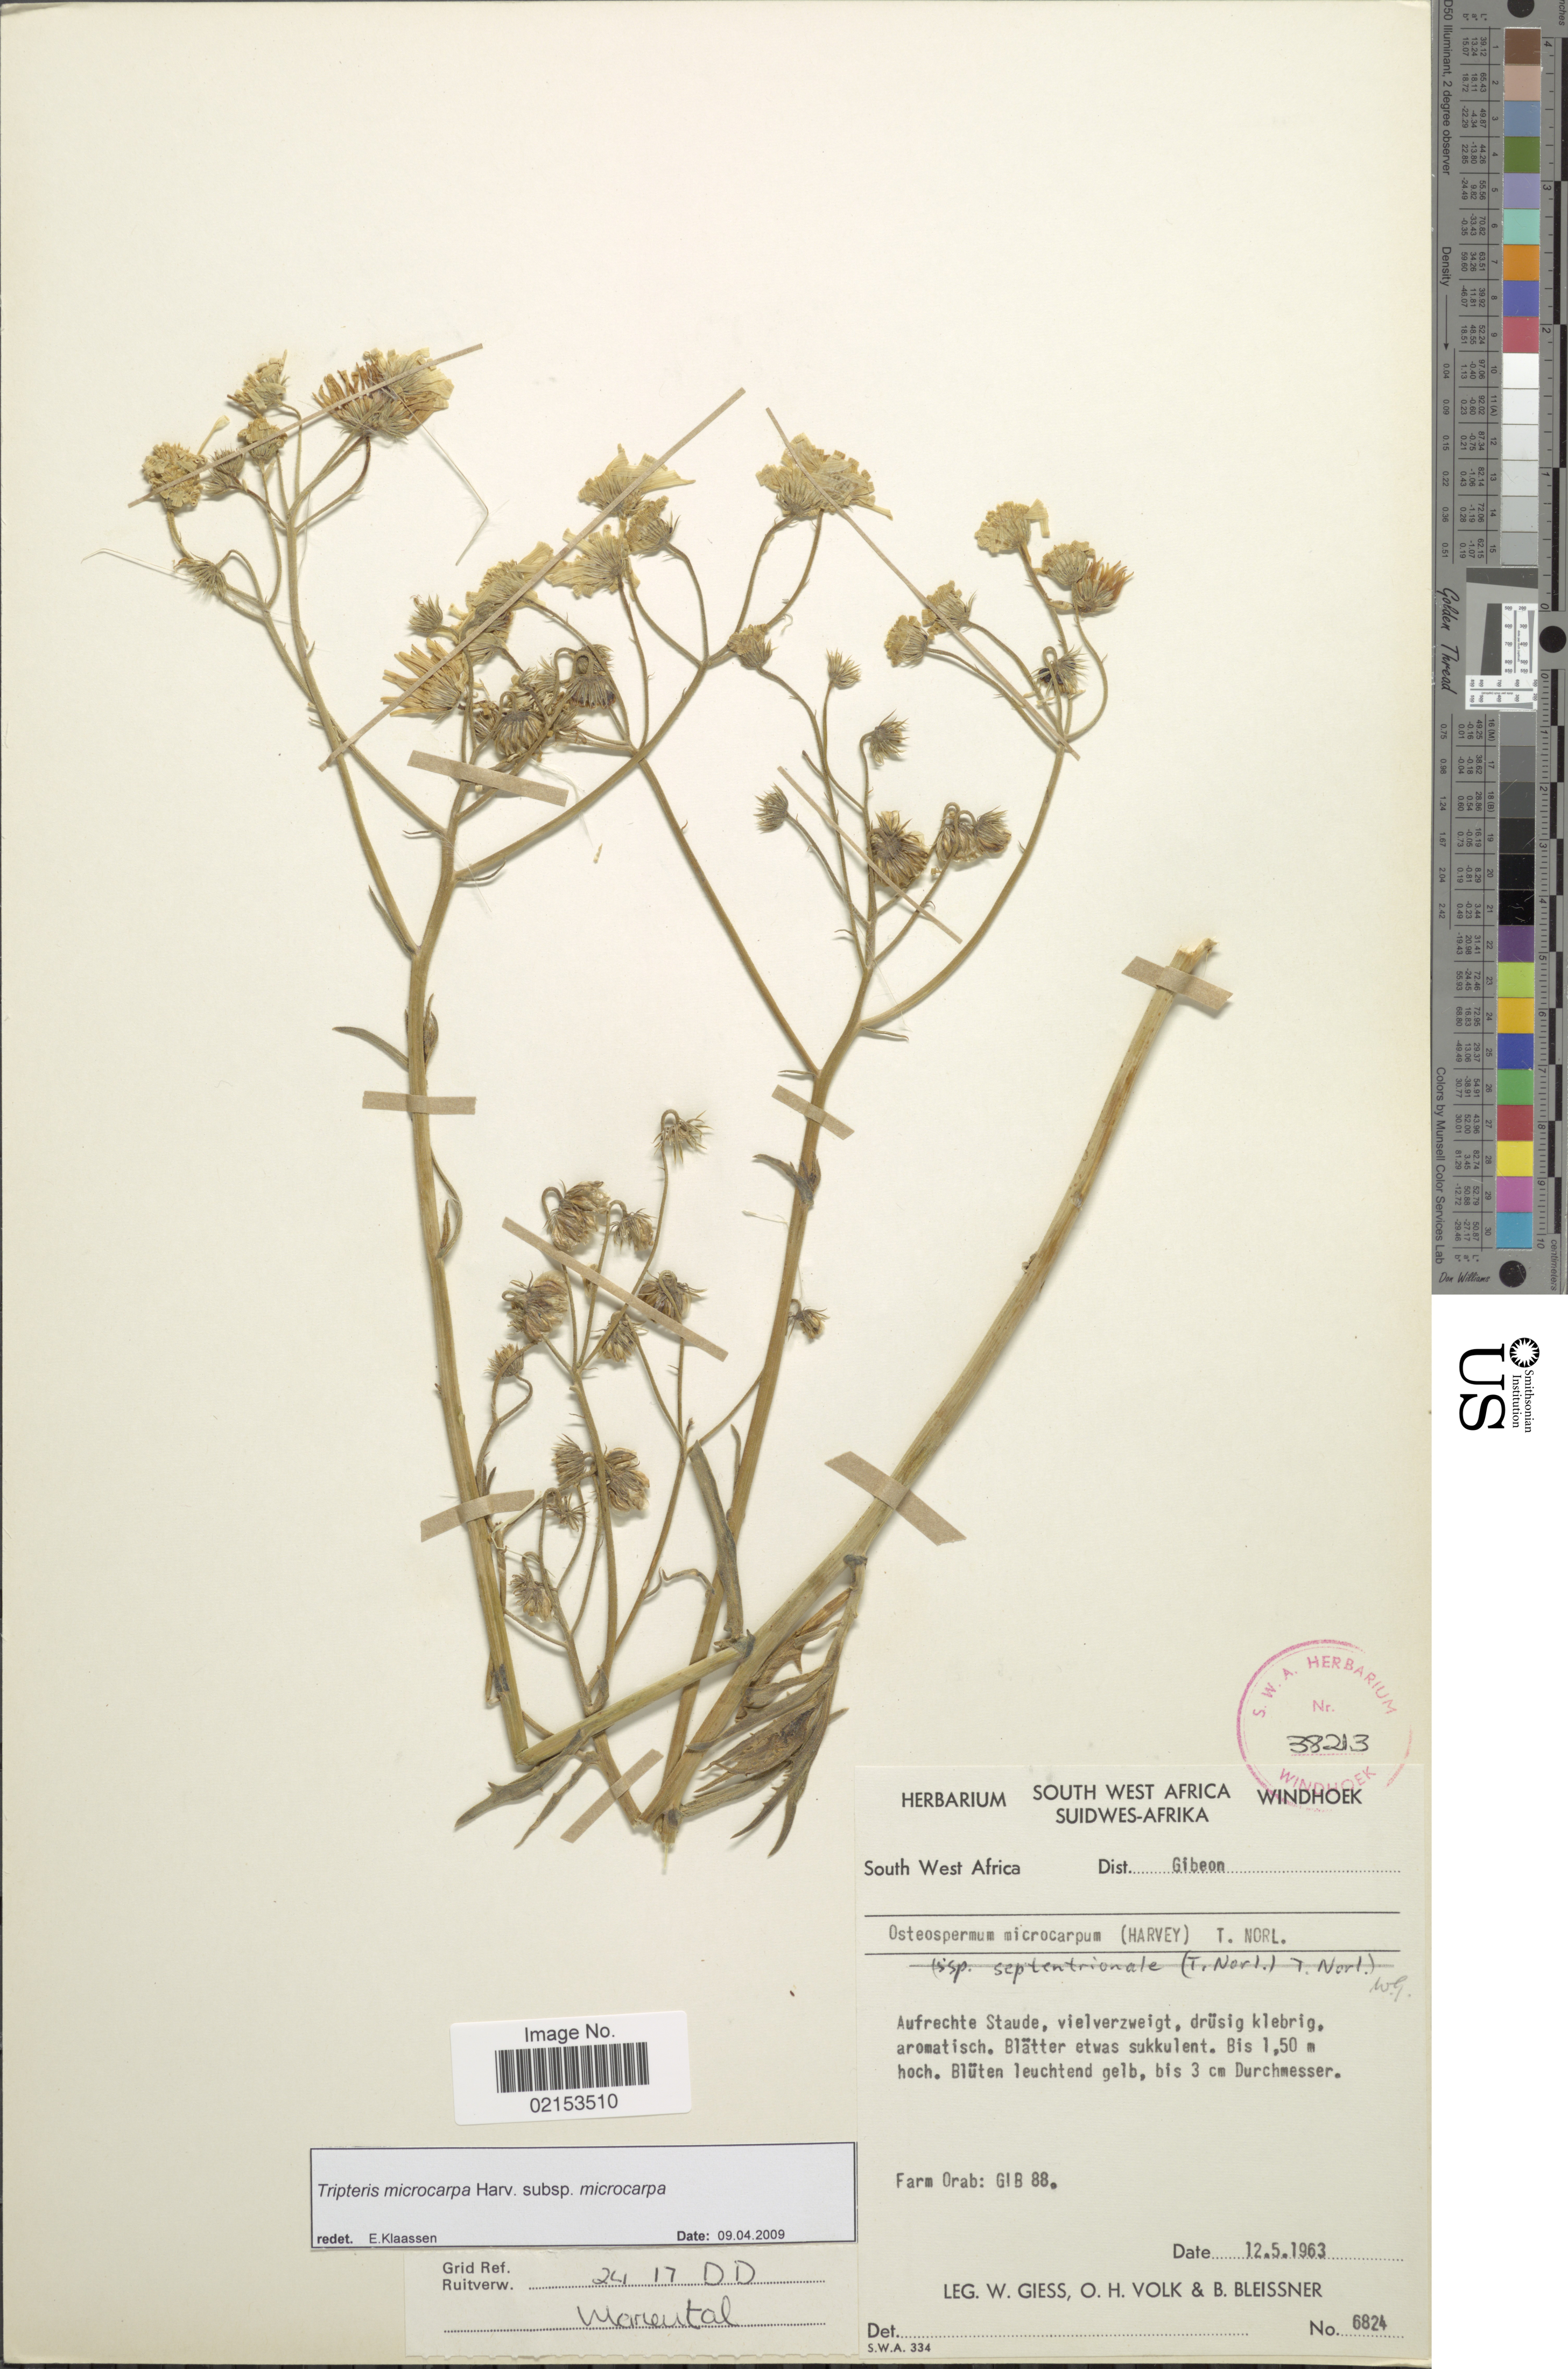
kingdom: Plantae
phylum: Tracheophyta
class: Magnoliopsida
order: Asterales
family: Asteraceae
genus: Tripteris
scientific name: Tripteris microcarpa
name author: Harv.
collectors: W. Giess, O. Volk & B. Bleissner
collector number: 6824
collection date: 1963-05-12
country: Namibia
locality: Southwest Africa. / Farm orab : GIB 88